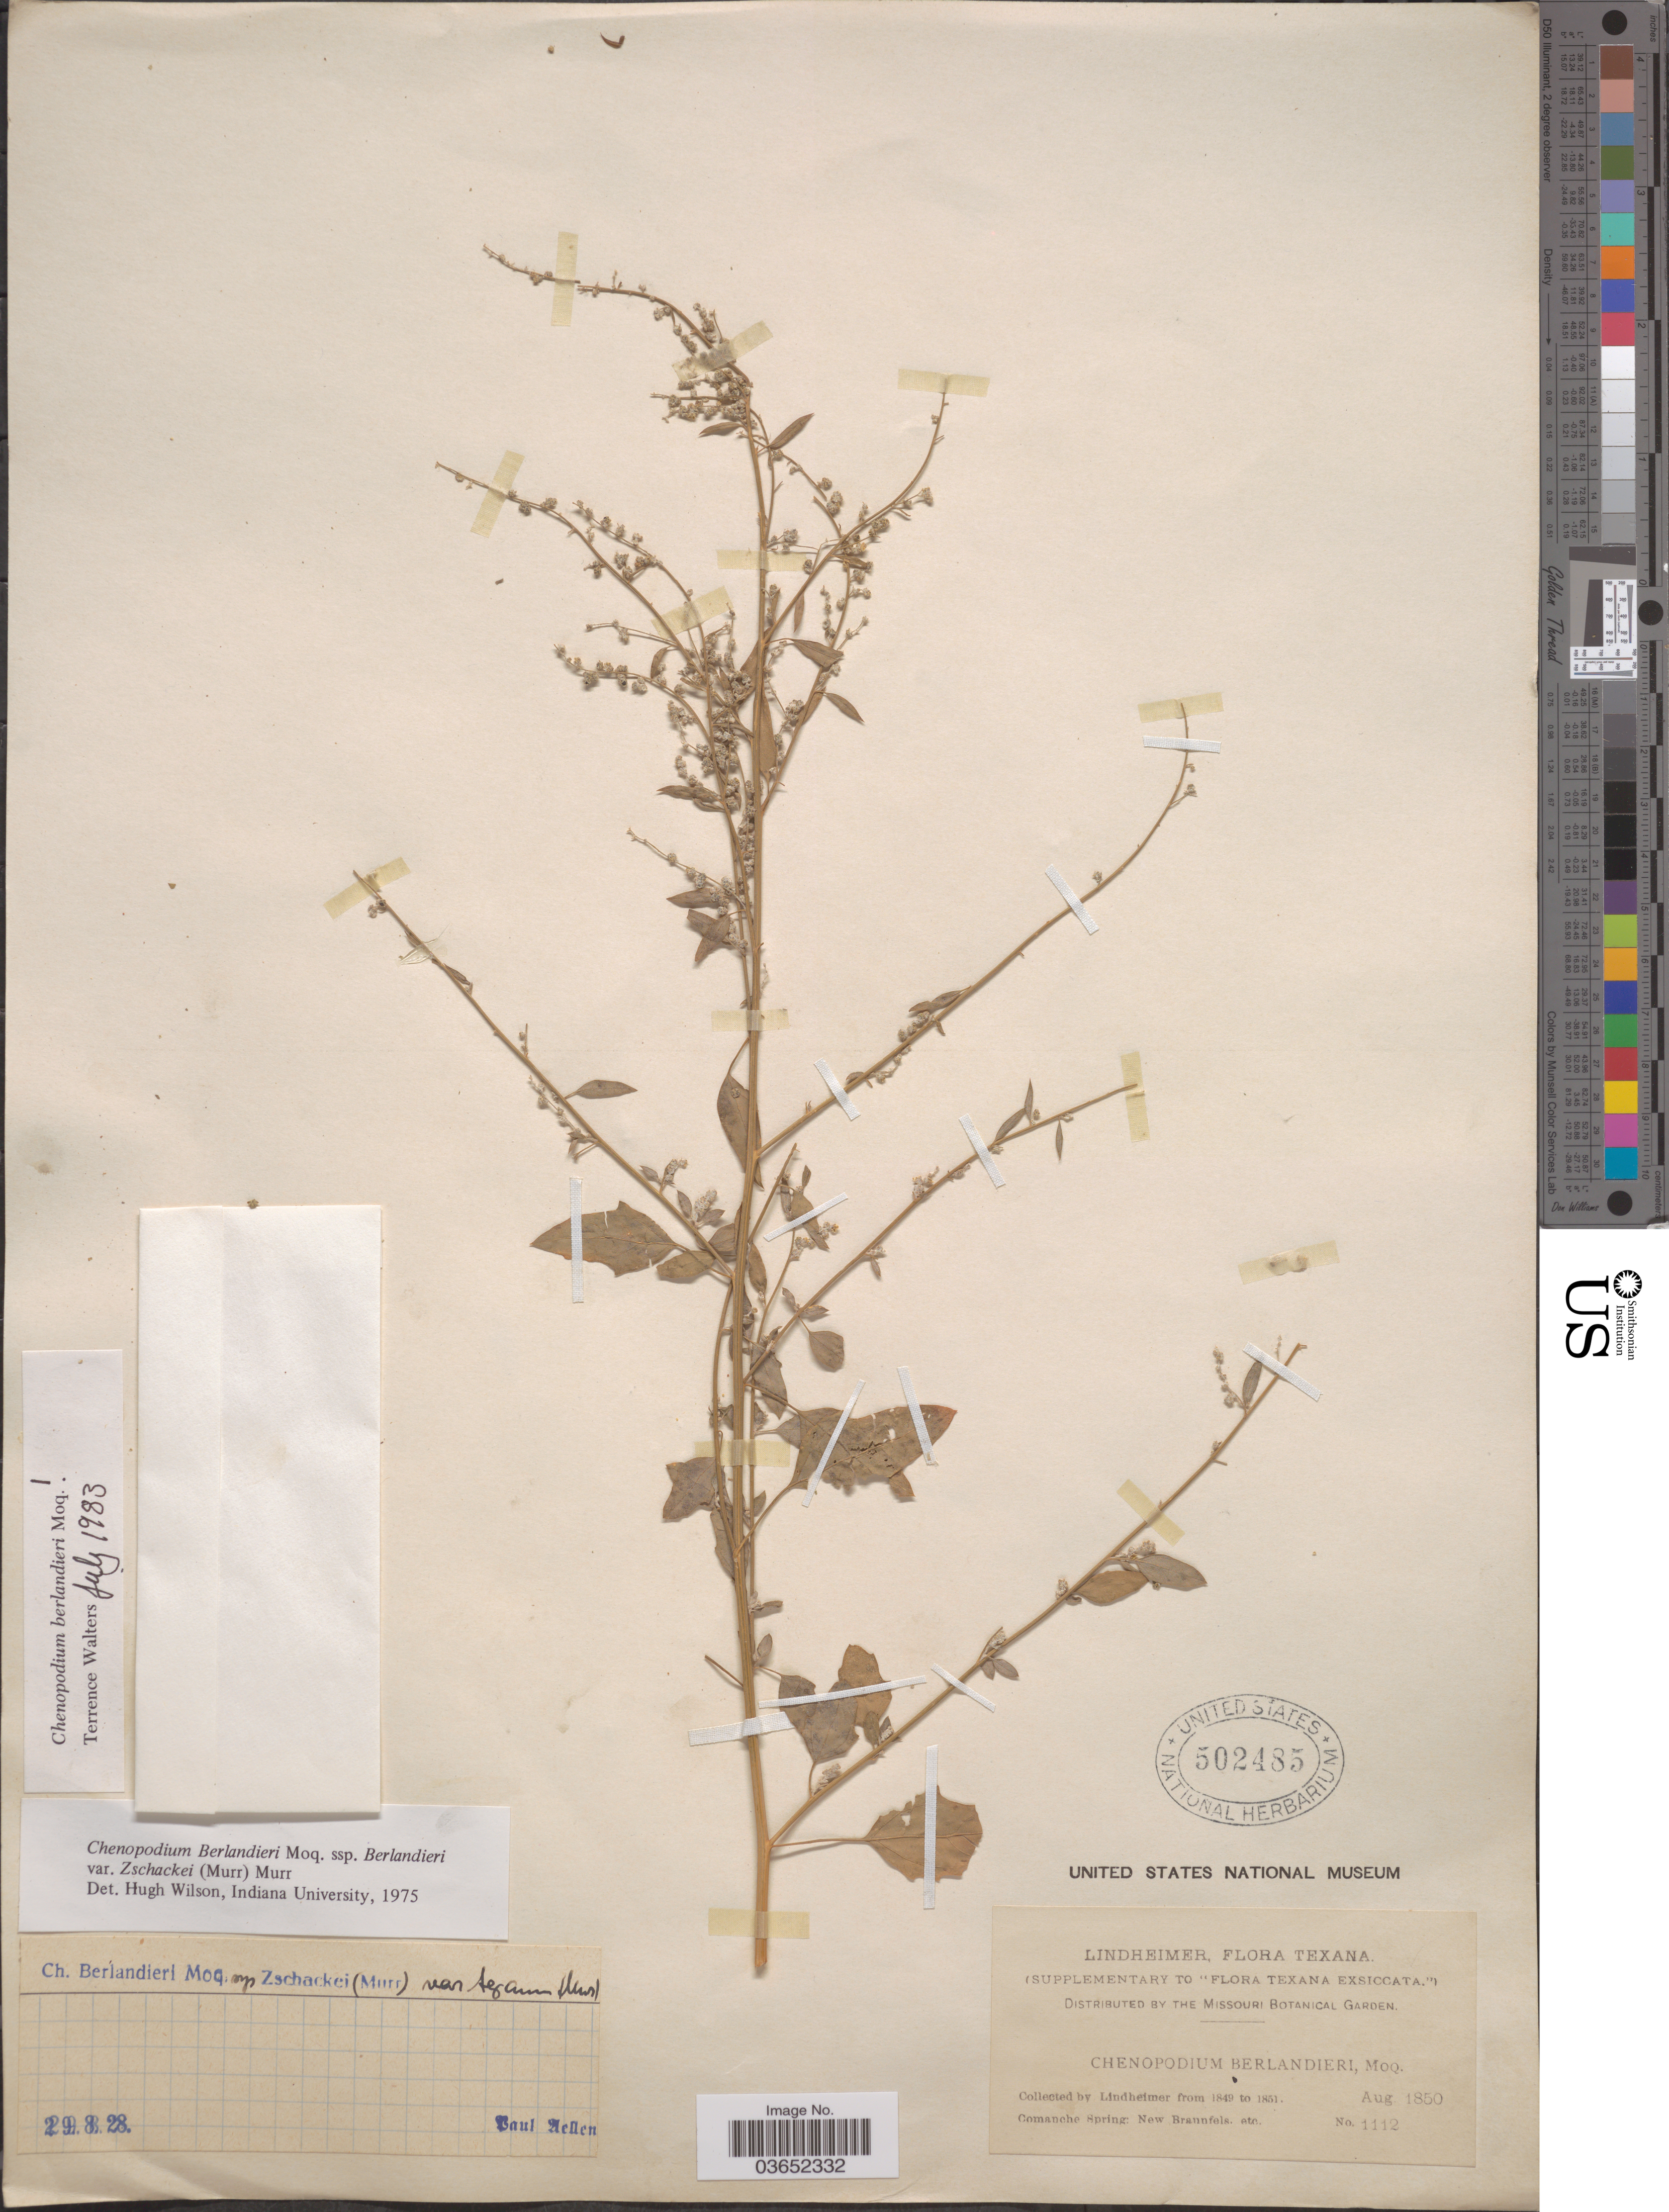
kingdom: Plantae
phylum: Tracheophyta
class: Magnoliopsida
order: Caryophyllales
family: Amaranthaceae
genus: Chenopodium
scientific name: Chenopodium berlandieri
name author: Moq.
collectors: -. Lindheimer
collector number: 1112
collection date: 1850-08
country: United States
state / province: Texas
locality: Comanche Spring: New Braunfels. etc.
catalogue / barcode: US 502485